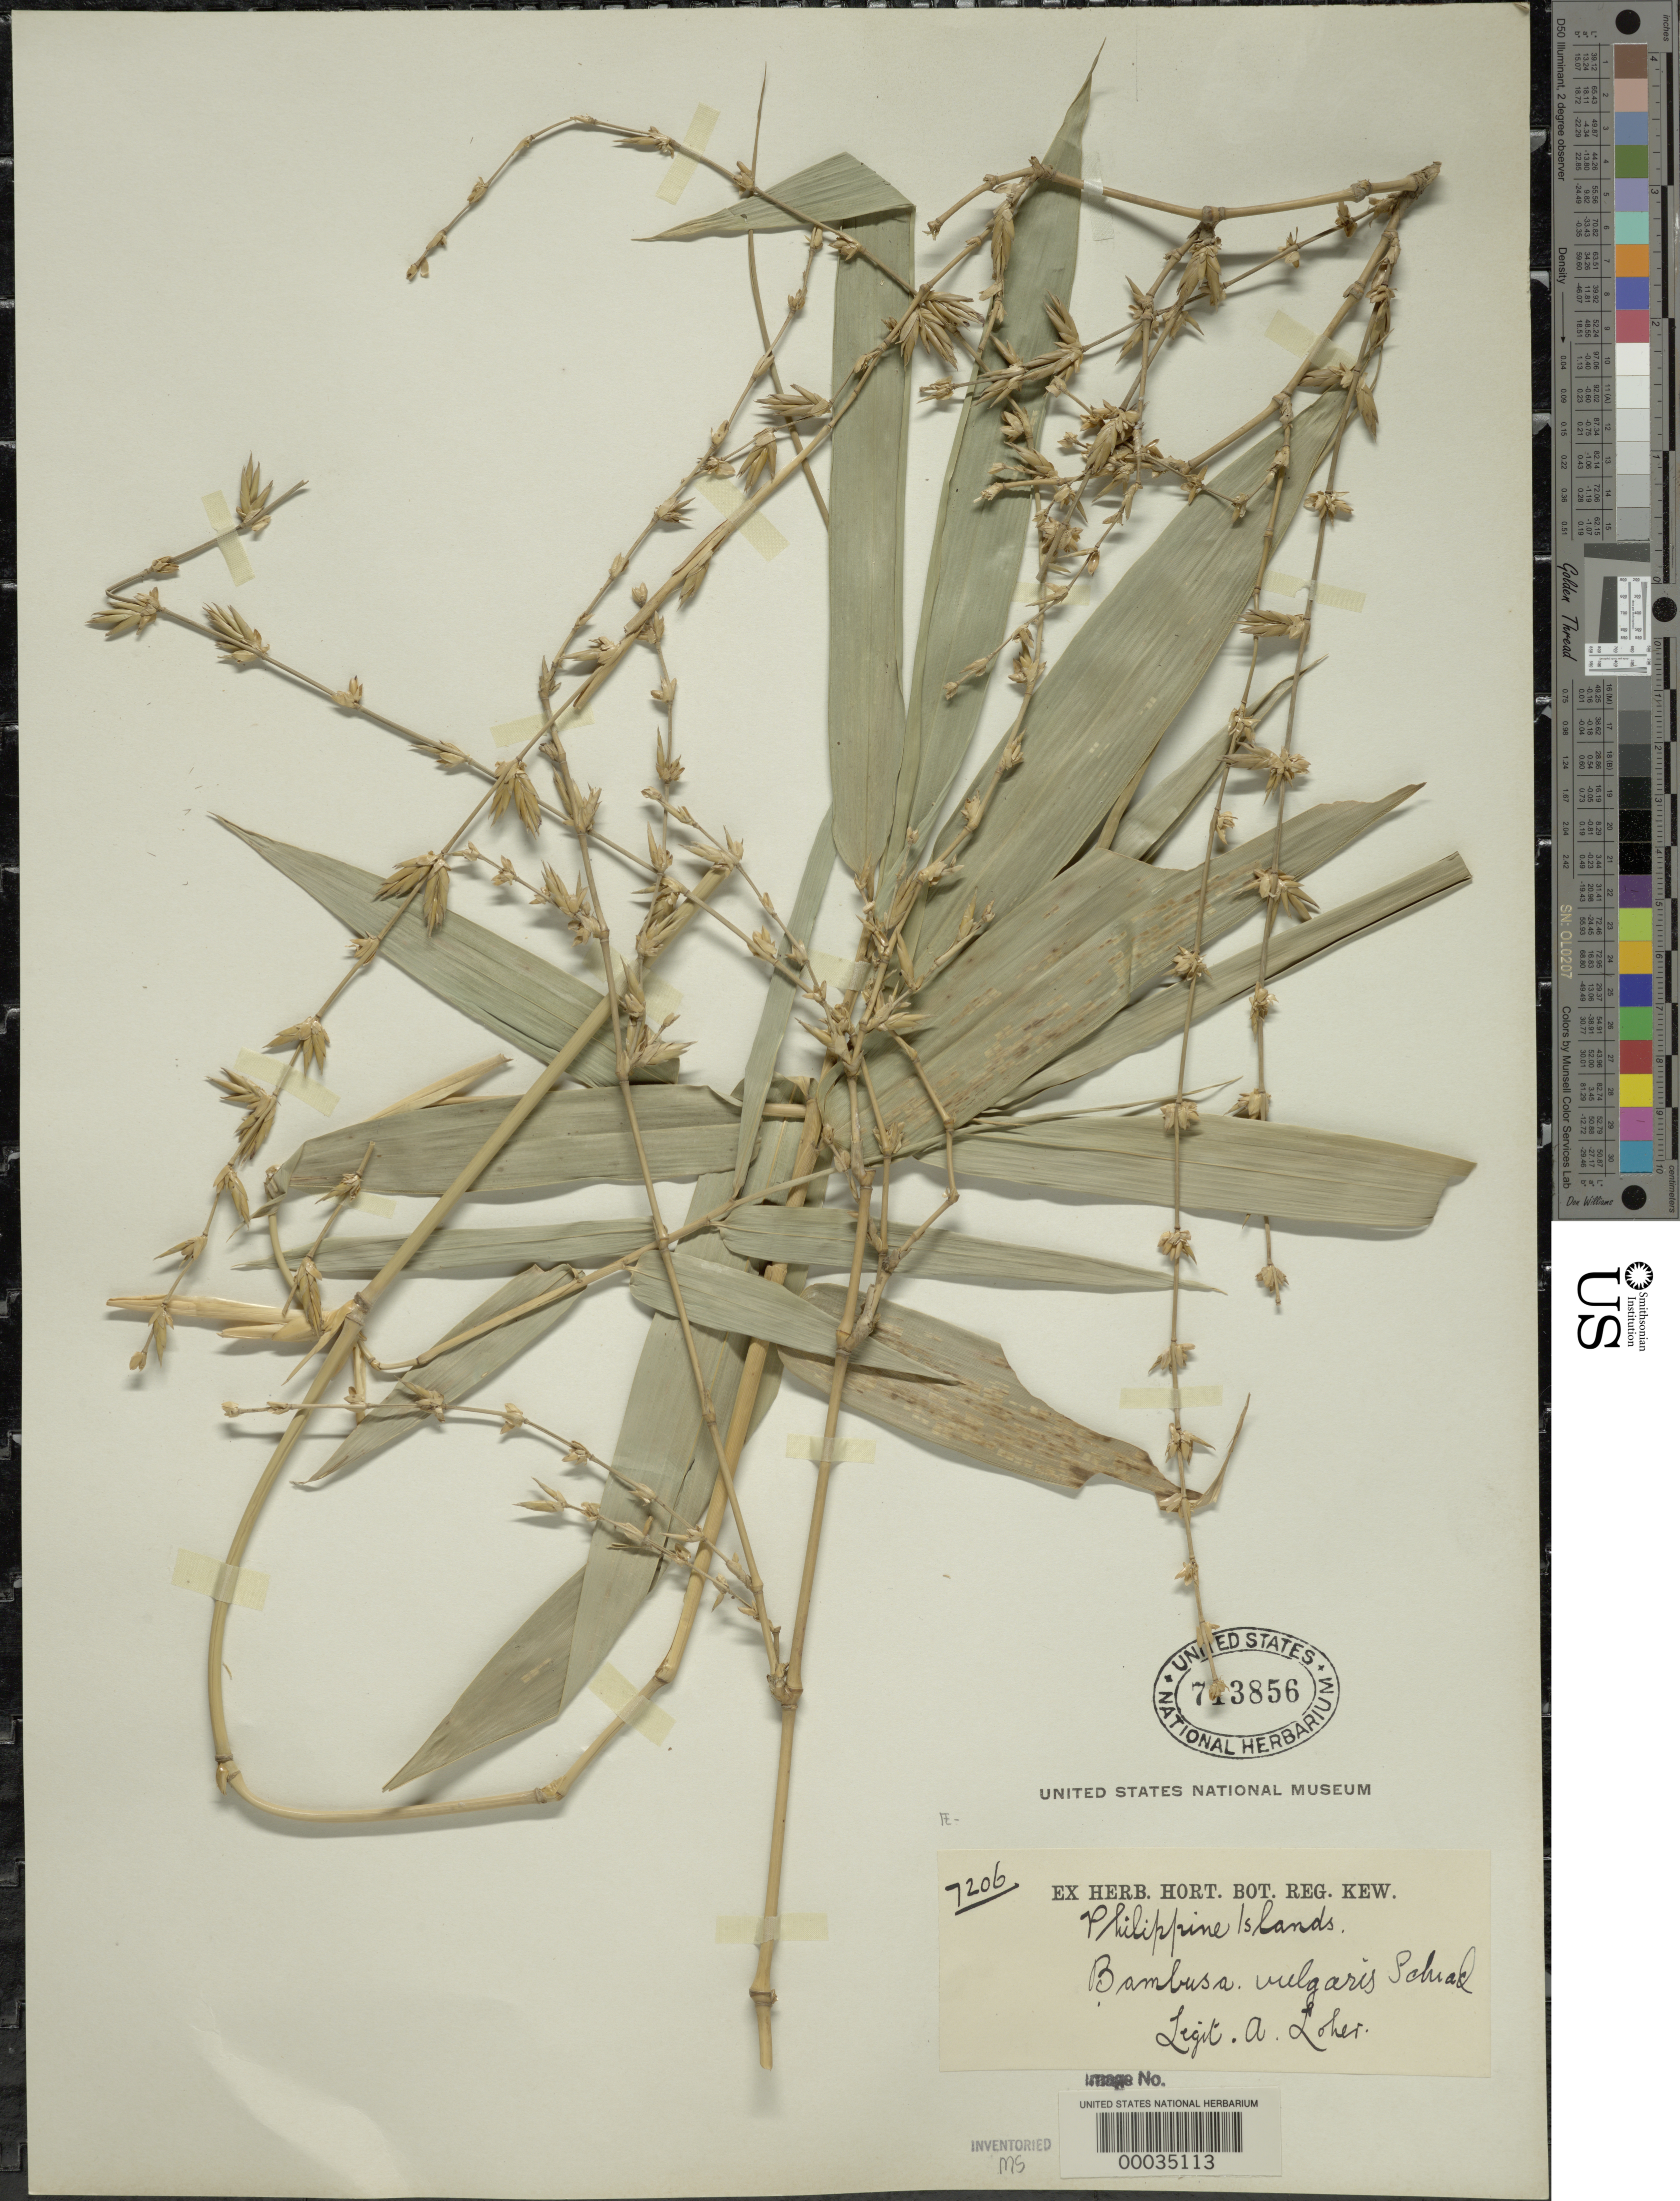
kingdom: Plantae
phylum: Tracheophyta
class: Liliopsida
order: Poales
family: Poaceae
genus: Bambusa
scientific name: Bambusa vulgaris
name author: Schrad. ex J.C. Wendl.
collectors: A. Loher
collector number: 7206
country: Philippines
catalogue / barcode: US 713856